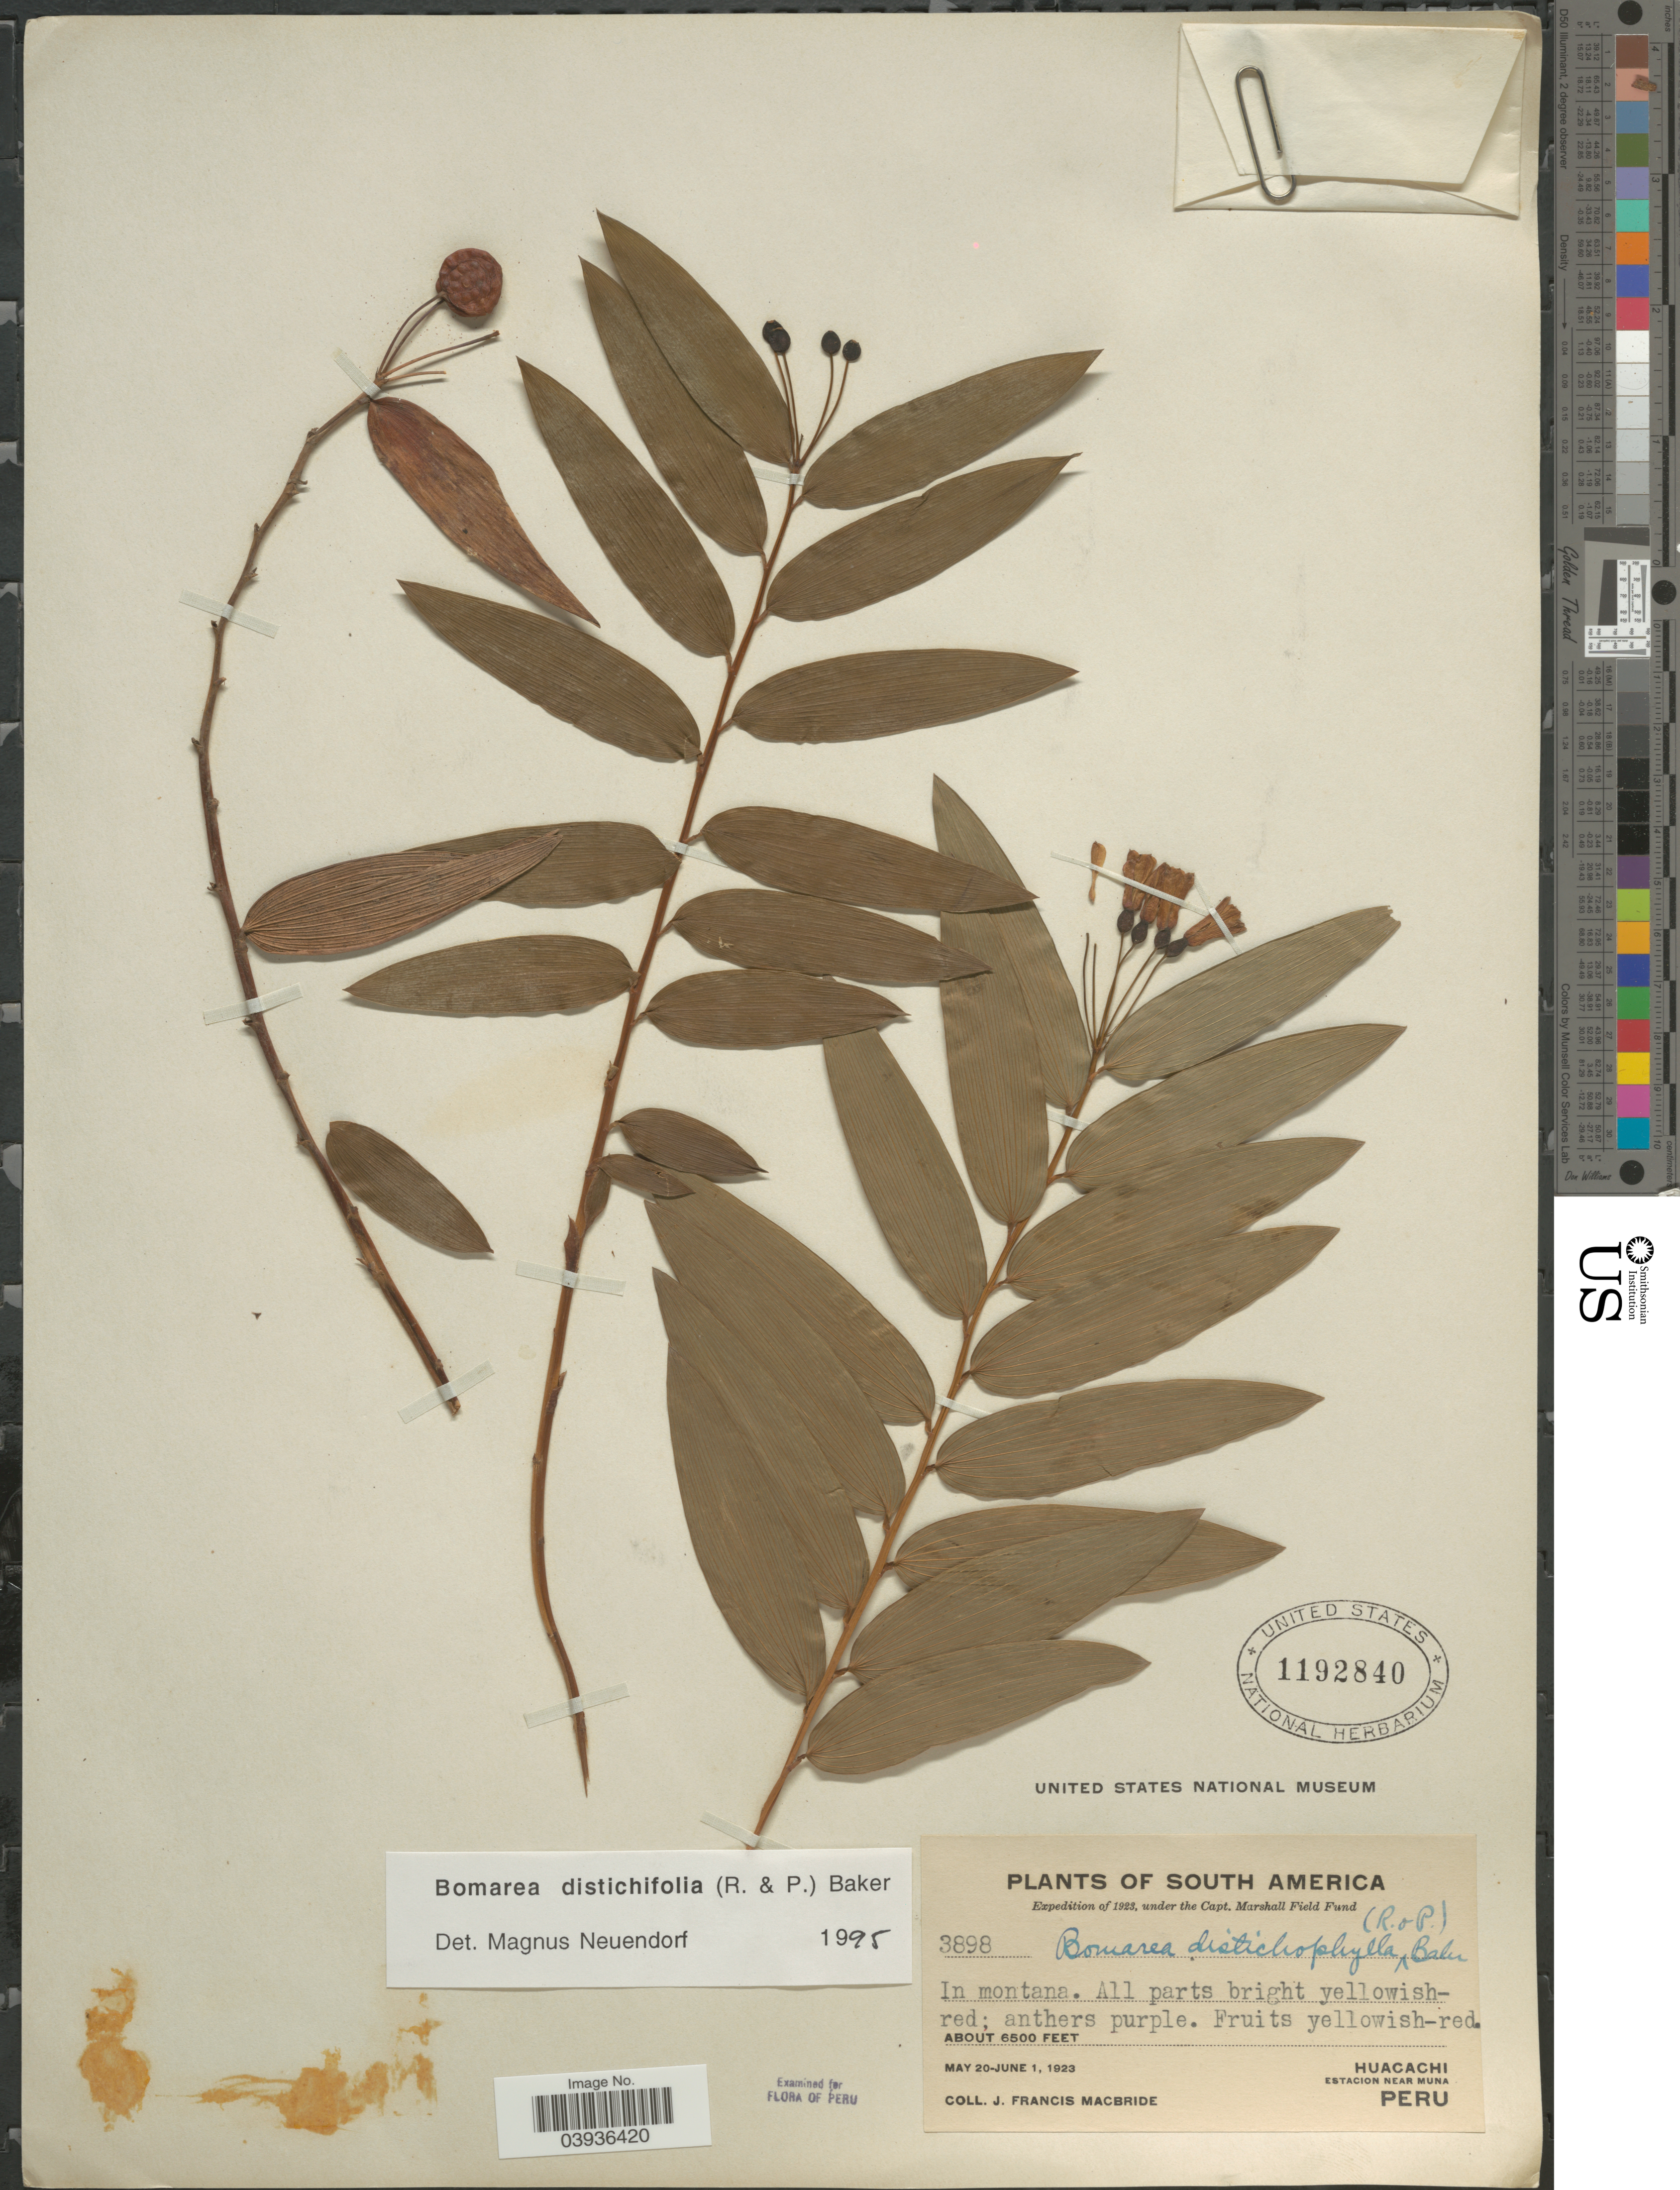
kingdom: Plantae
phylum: Tracheophyta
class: Liliopsida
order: Liliales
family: Alstroemeriaceae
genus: Bomarea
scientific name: Bomarea distichifolia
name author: (Ruiz & Pav.) Baker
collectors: J. F. Macbride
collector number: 3898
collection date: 1923-05-20/1923-06-01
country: Peru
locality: Huacachi. Estacion near Muna.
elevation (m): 1981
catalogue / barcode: US 1192840